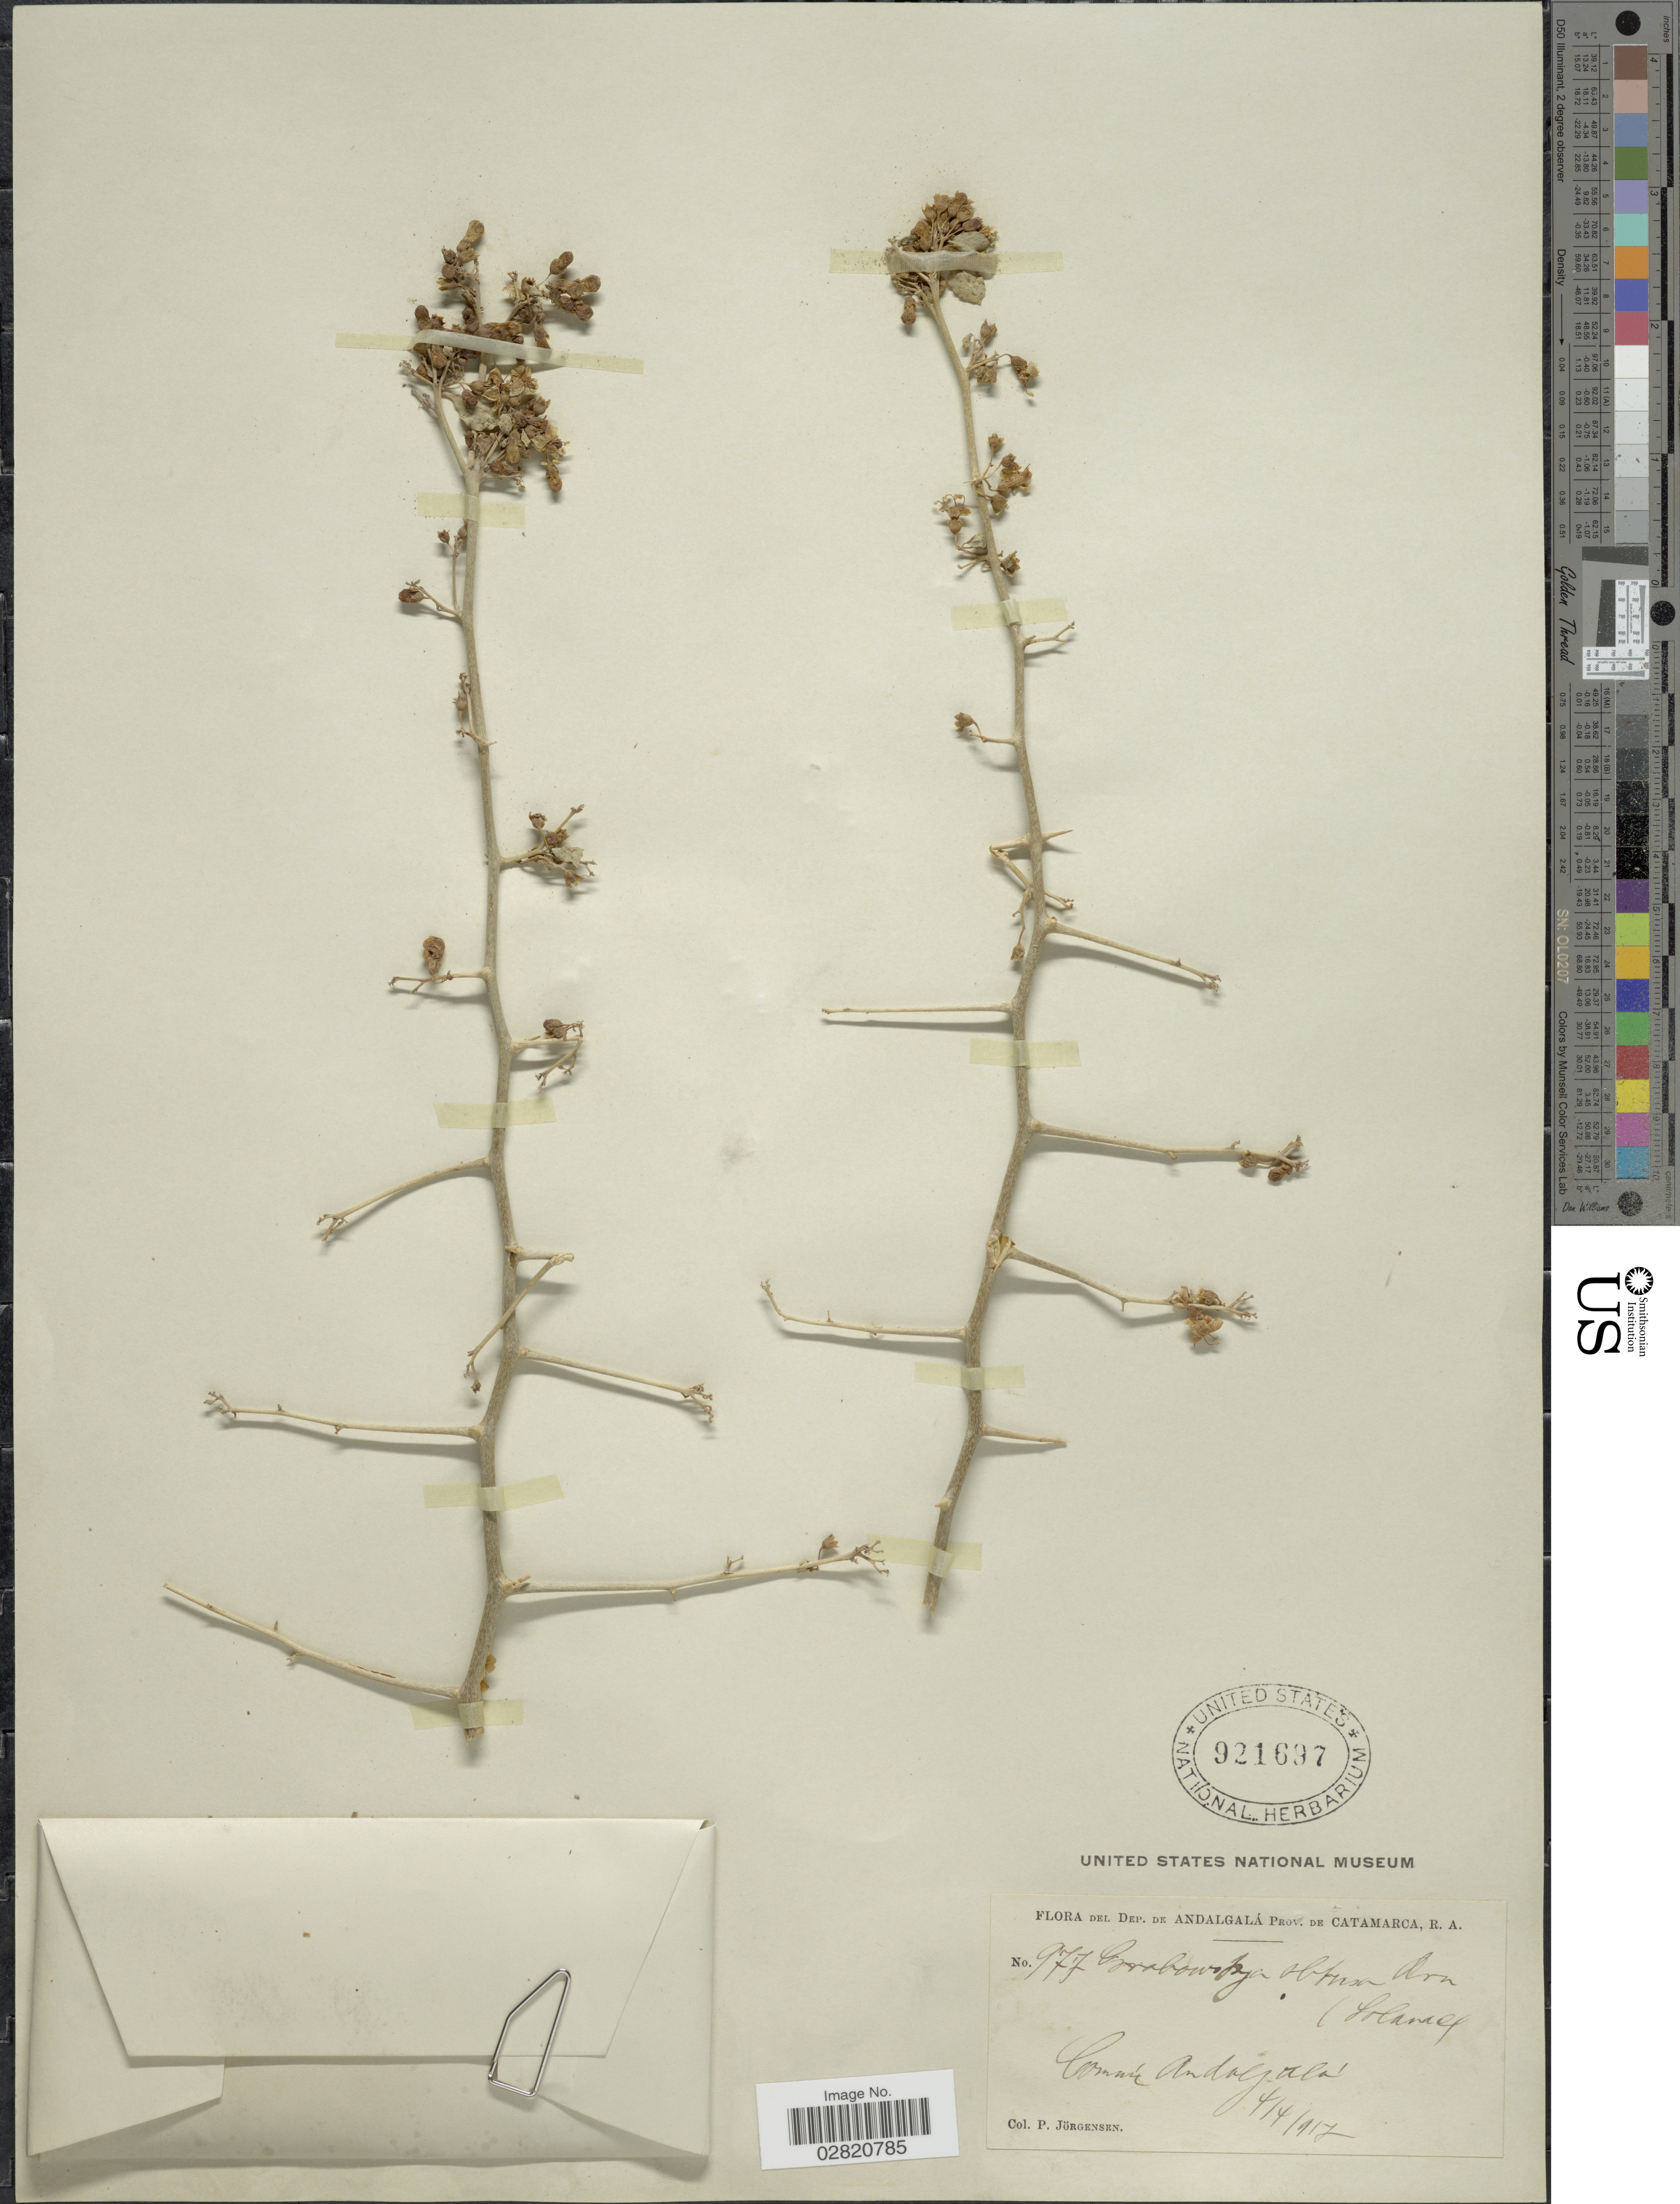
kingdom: Plantae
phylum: Tracheophyta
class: Magnoliopsida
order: Solanales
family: Solanaceae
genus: Grabowskia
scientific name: Grabowskia obtusa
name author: Arn.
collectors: P. Jörgensen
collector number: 977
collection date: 1917-04-04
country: Argentina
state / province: Catamarca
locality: Dep. de Andalgalá. Comun Andalgalá.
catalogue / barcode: US 921697